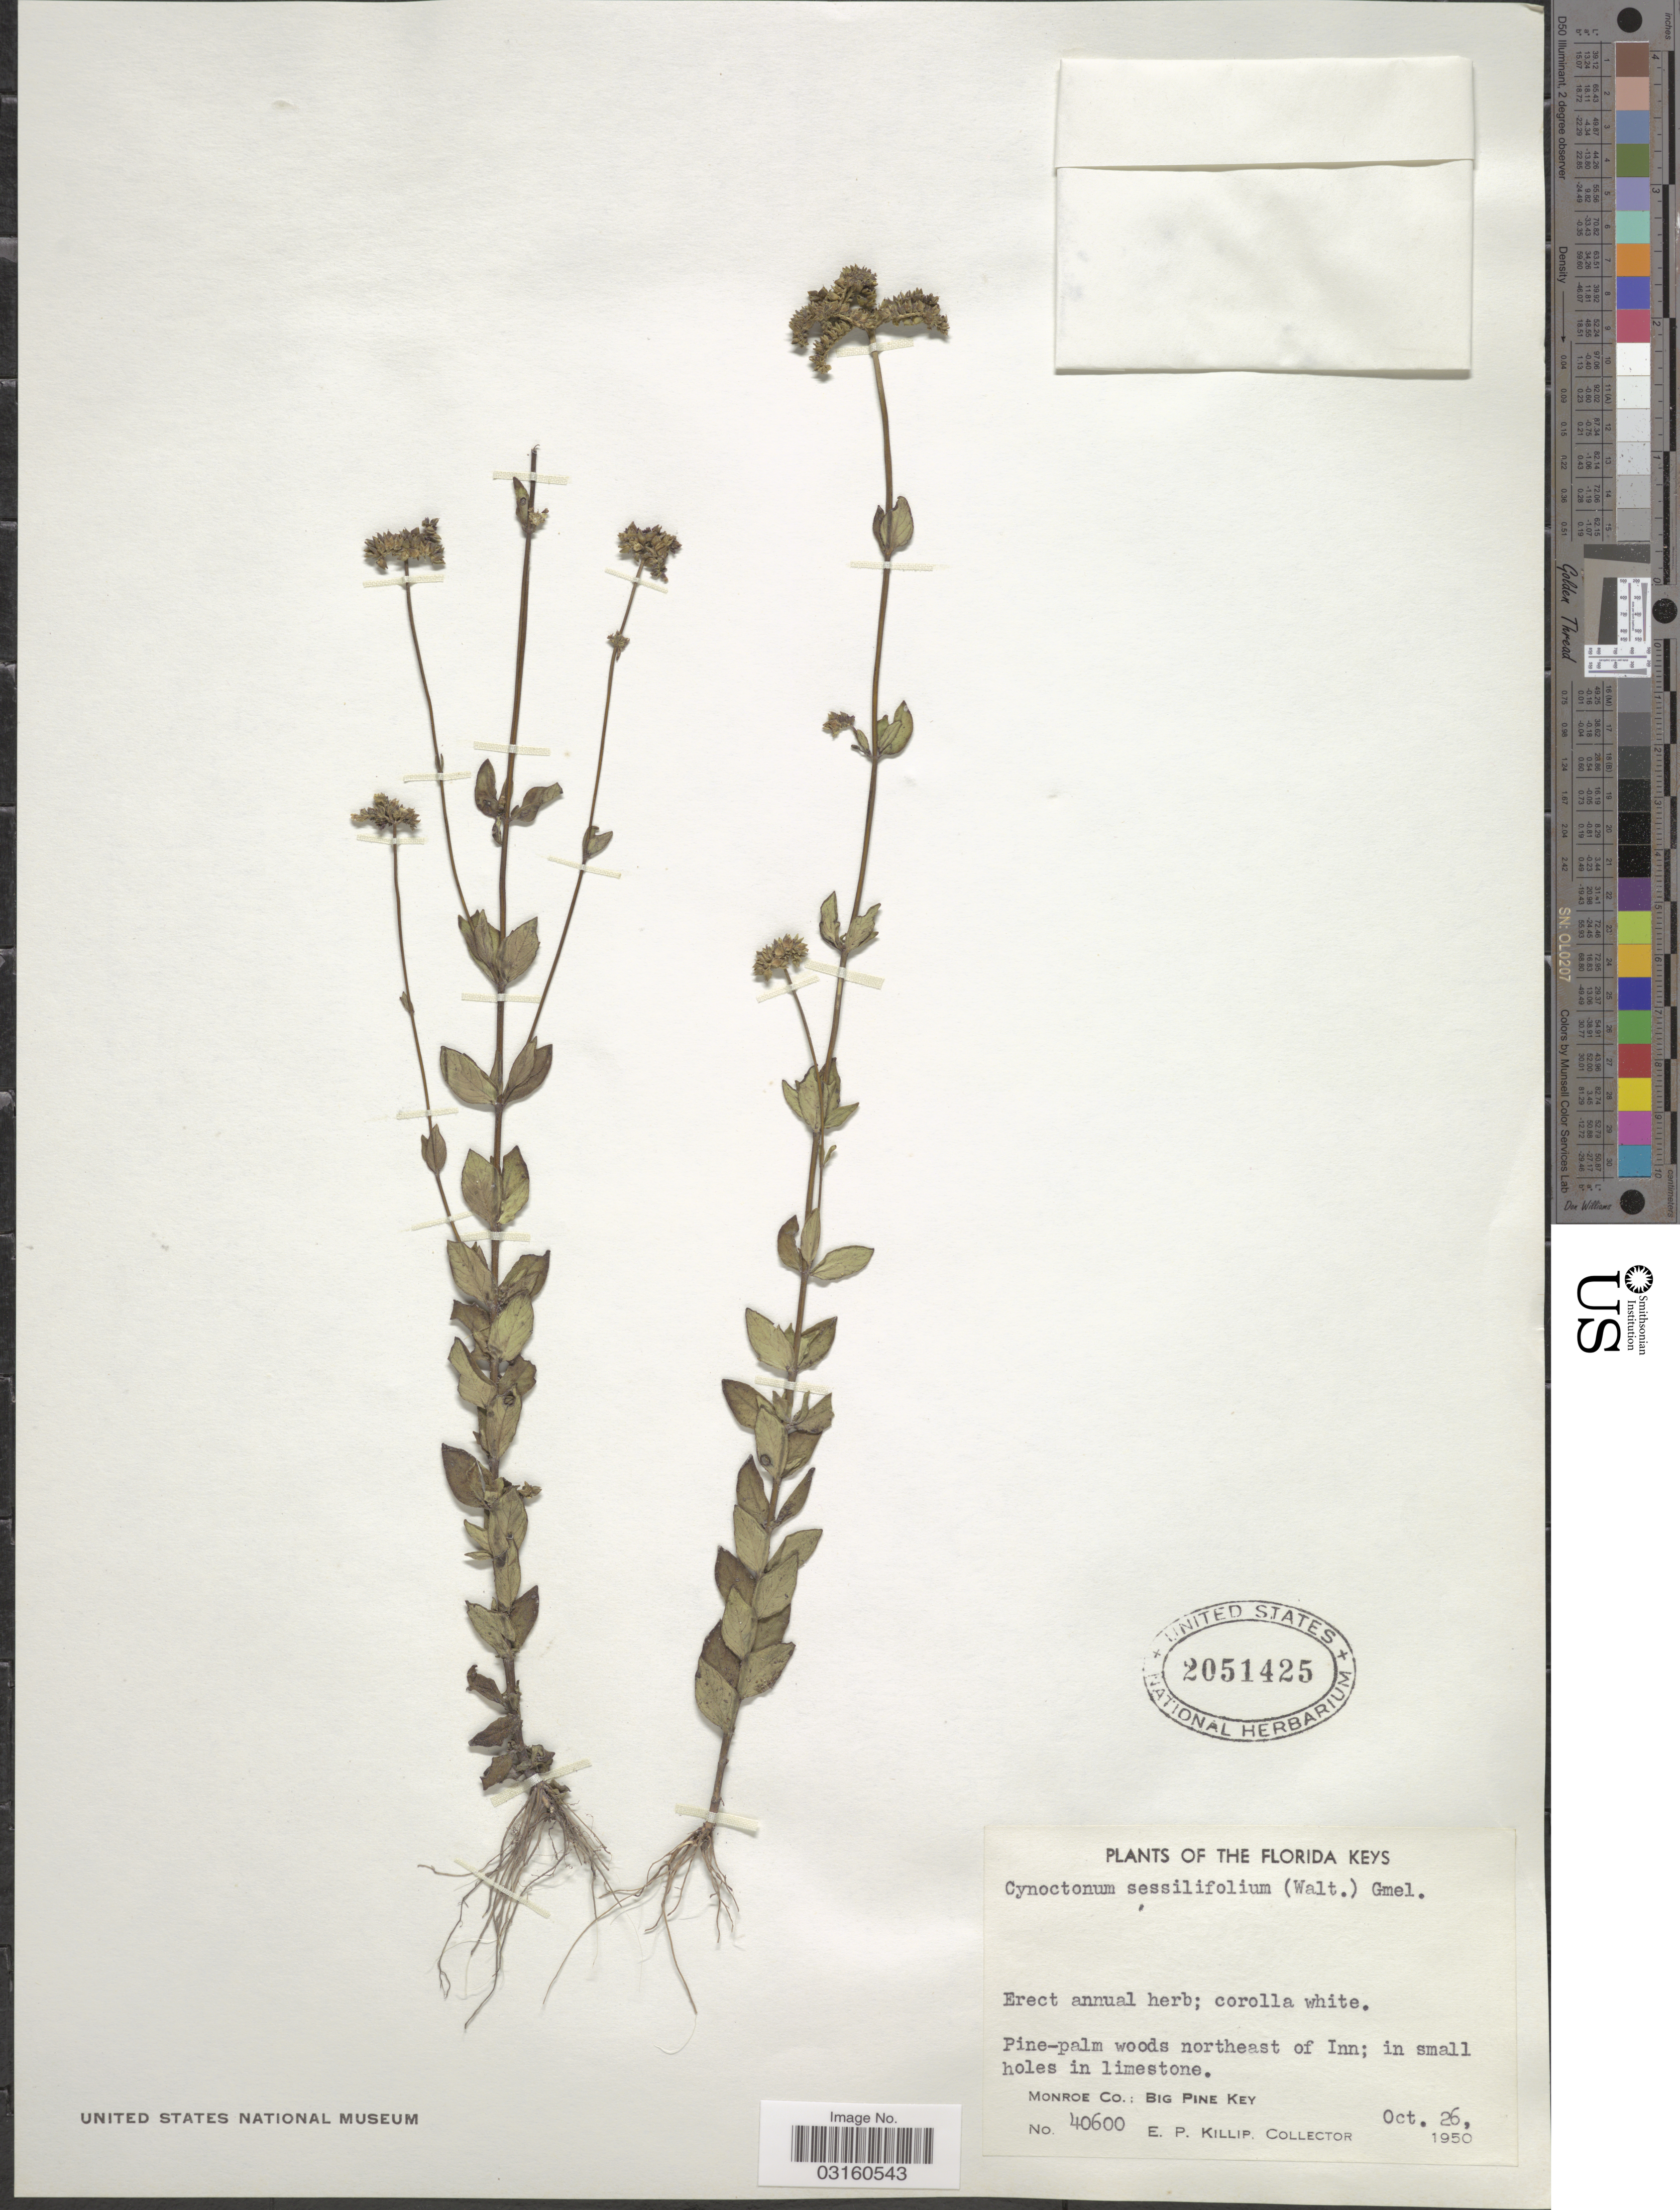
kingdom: Plantae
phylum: Tracheophyta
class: Magnoliopsida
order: Gentianales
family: Loganiaceae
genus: Mitreola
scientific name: Mitreola sessilifolia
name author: (J.F. Gmel.) G. Don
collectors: E. P. Killip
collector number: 40600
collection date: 1950-10-26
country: United States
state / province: Florida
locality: Florida Keys. Pine-palm woods northeast of Inn; in small holes in limestone. Monroe Co.: Big Pine Key.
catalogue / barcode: US 2051425